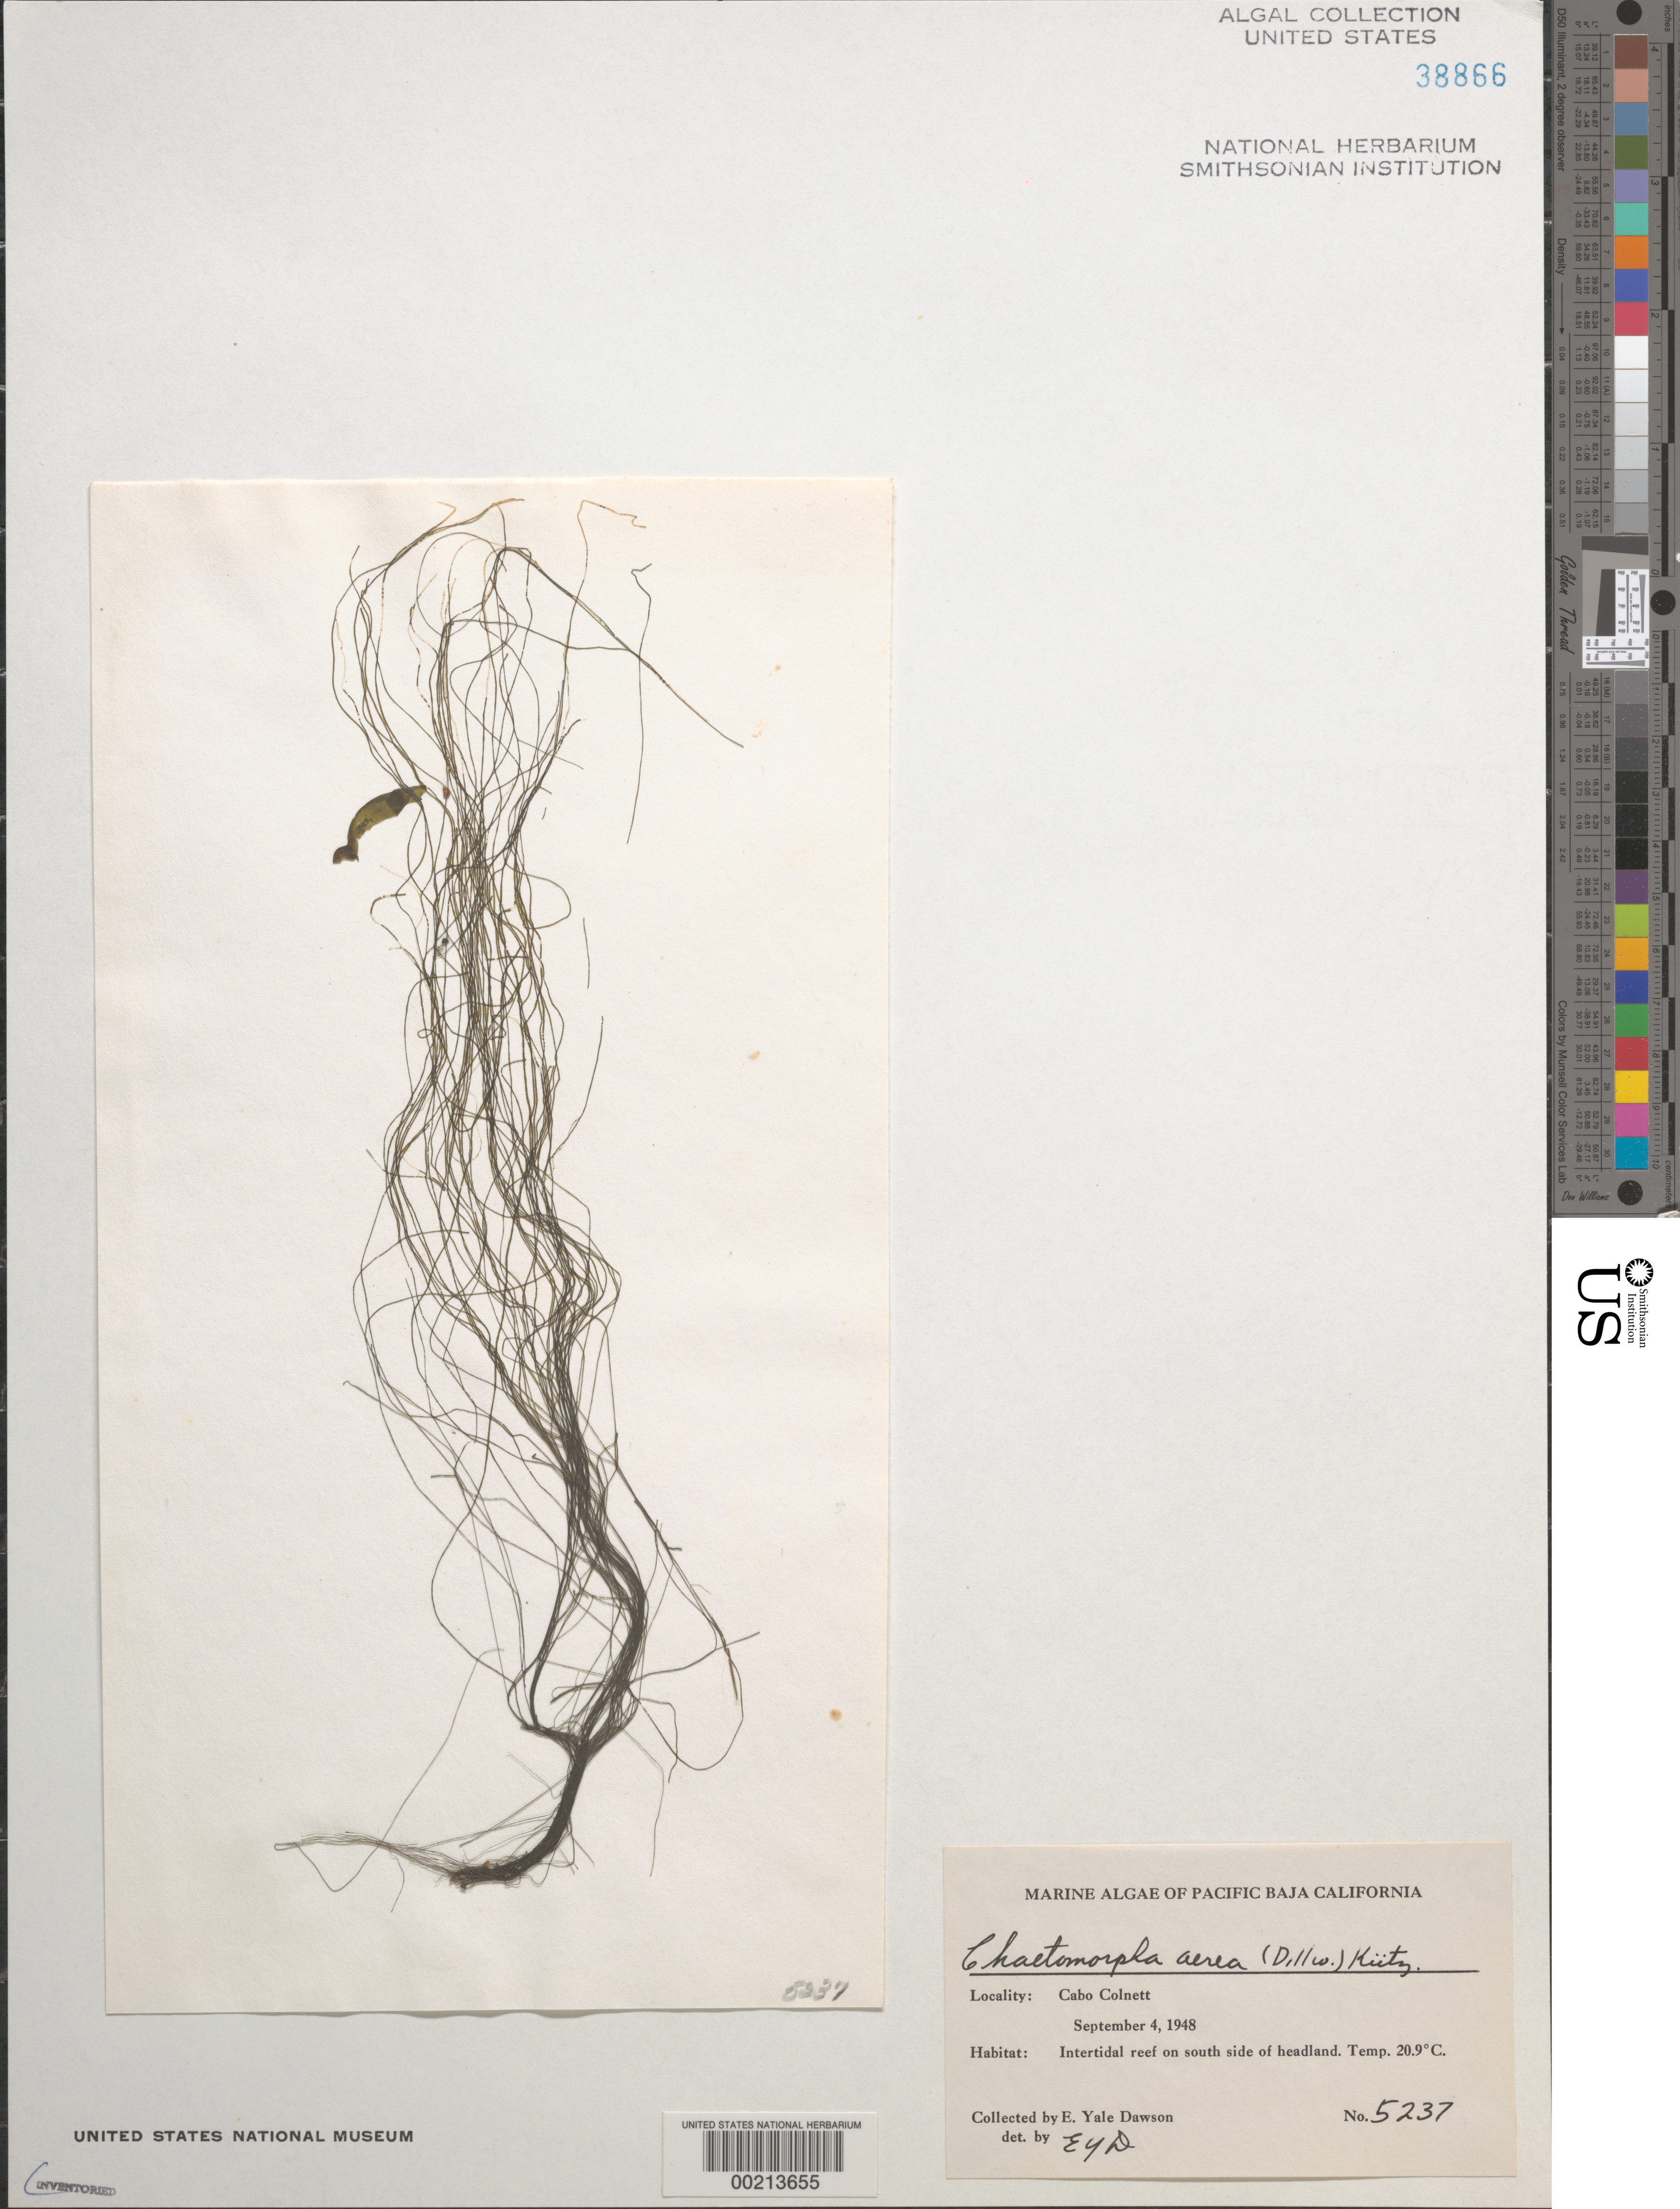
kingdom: Plantae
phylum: Chlorophyta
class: Ulvophyceae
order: Cladophorales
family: Cladophoraceae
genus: Chaetomorpha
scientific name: Chaetomorpha aerea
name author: (Dillwyn) Kütz.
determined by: Dawson, E. Y.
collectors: E. Y. Dawson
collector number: EYD 5237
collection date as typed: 04 Sep 1948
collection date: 1948-09-04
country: Mexico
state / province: Baja California Norte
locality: Cabo Colnett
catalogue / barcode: US 38866